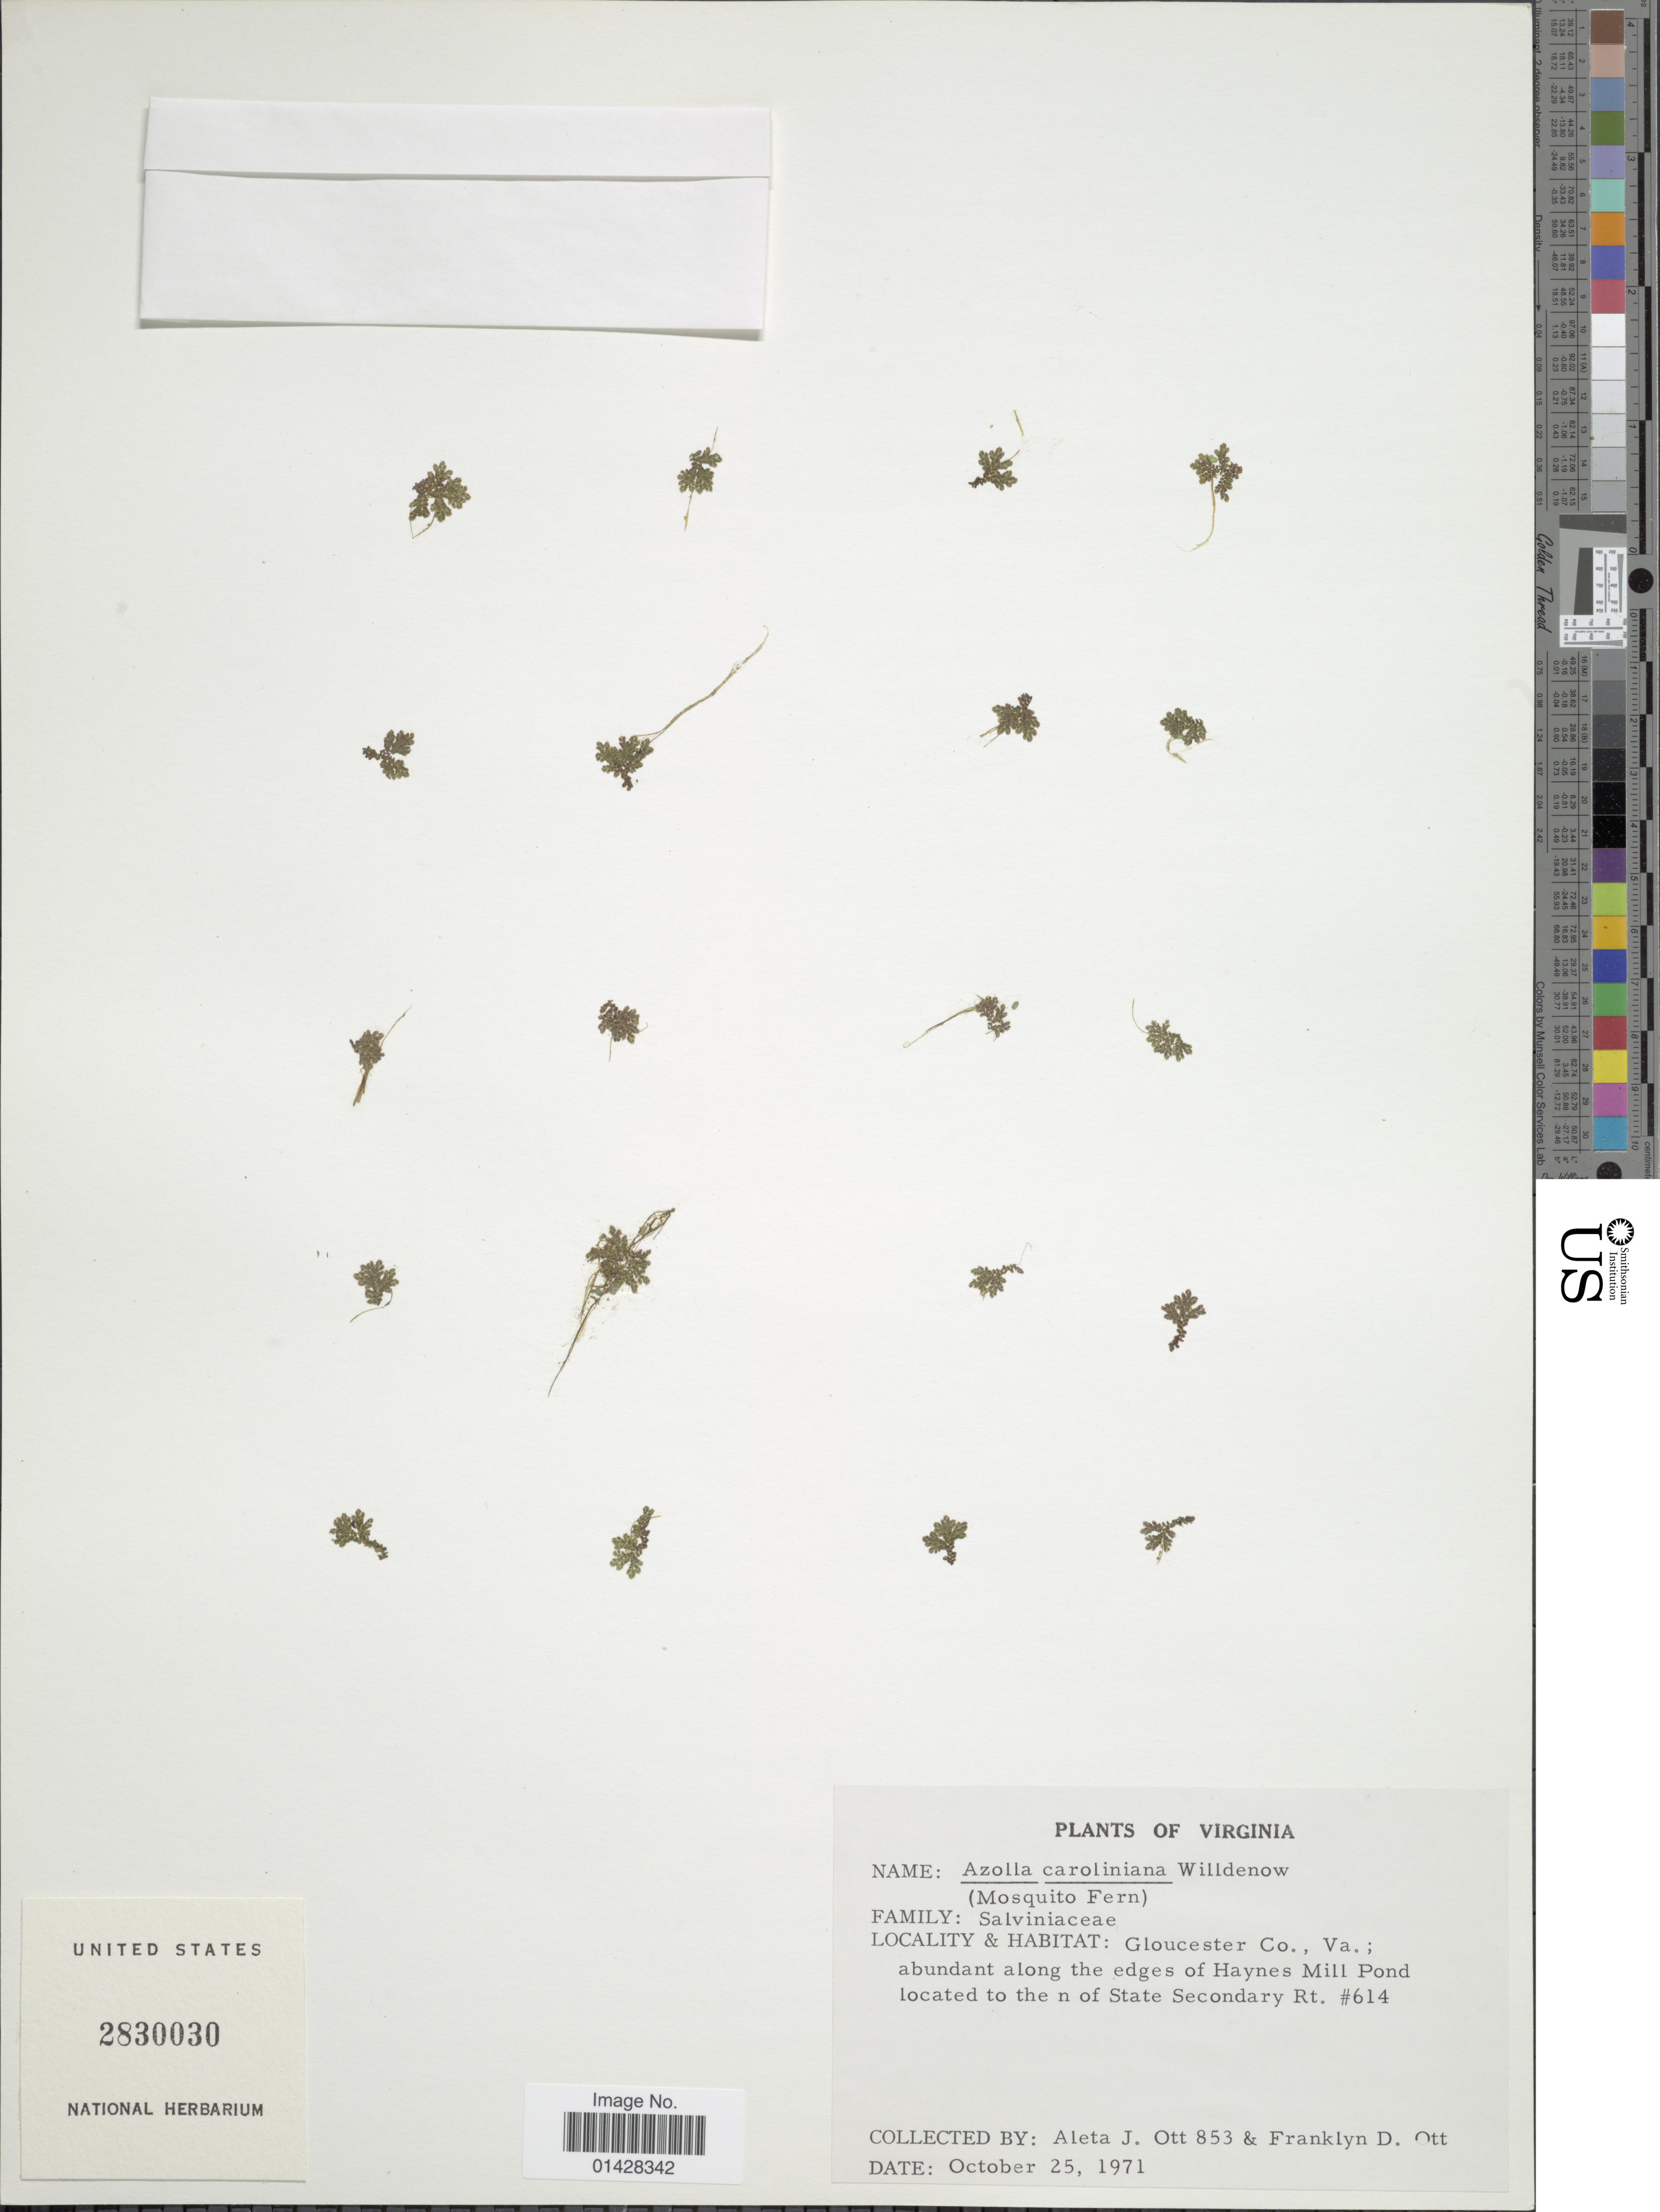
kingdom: Plantae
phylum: Tracheophyta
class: Polypodiopsida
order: Salviniales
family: Salviniaceae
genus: Azolla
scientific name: Azolla caroliniana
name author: Willd.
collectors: A. Ott & F. Ott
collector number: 853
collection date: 1971-10-25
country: United States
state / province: Virginia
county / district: Gloucester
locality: Va.; abundant along the edges of Haynes Mill Pond located to the n of State Secondary Rt #614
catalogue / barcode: US 2830030